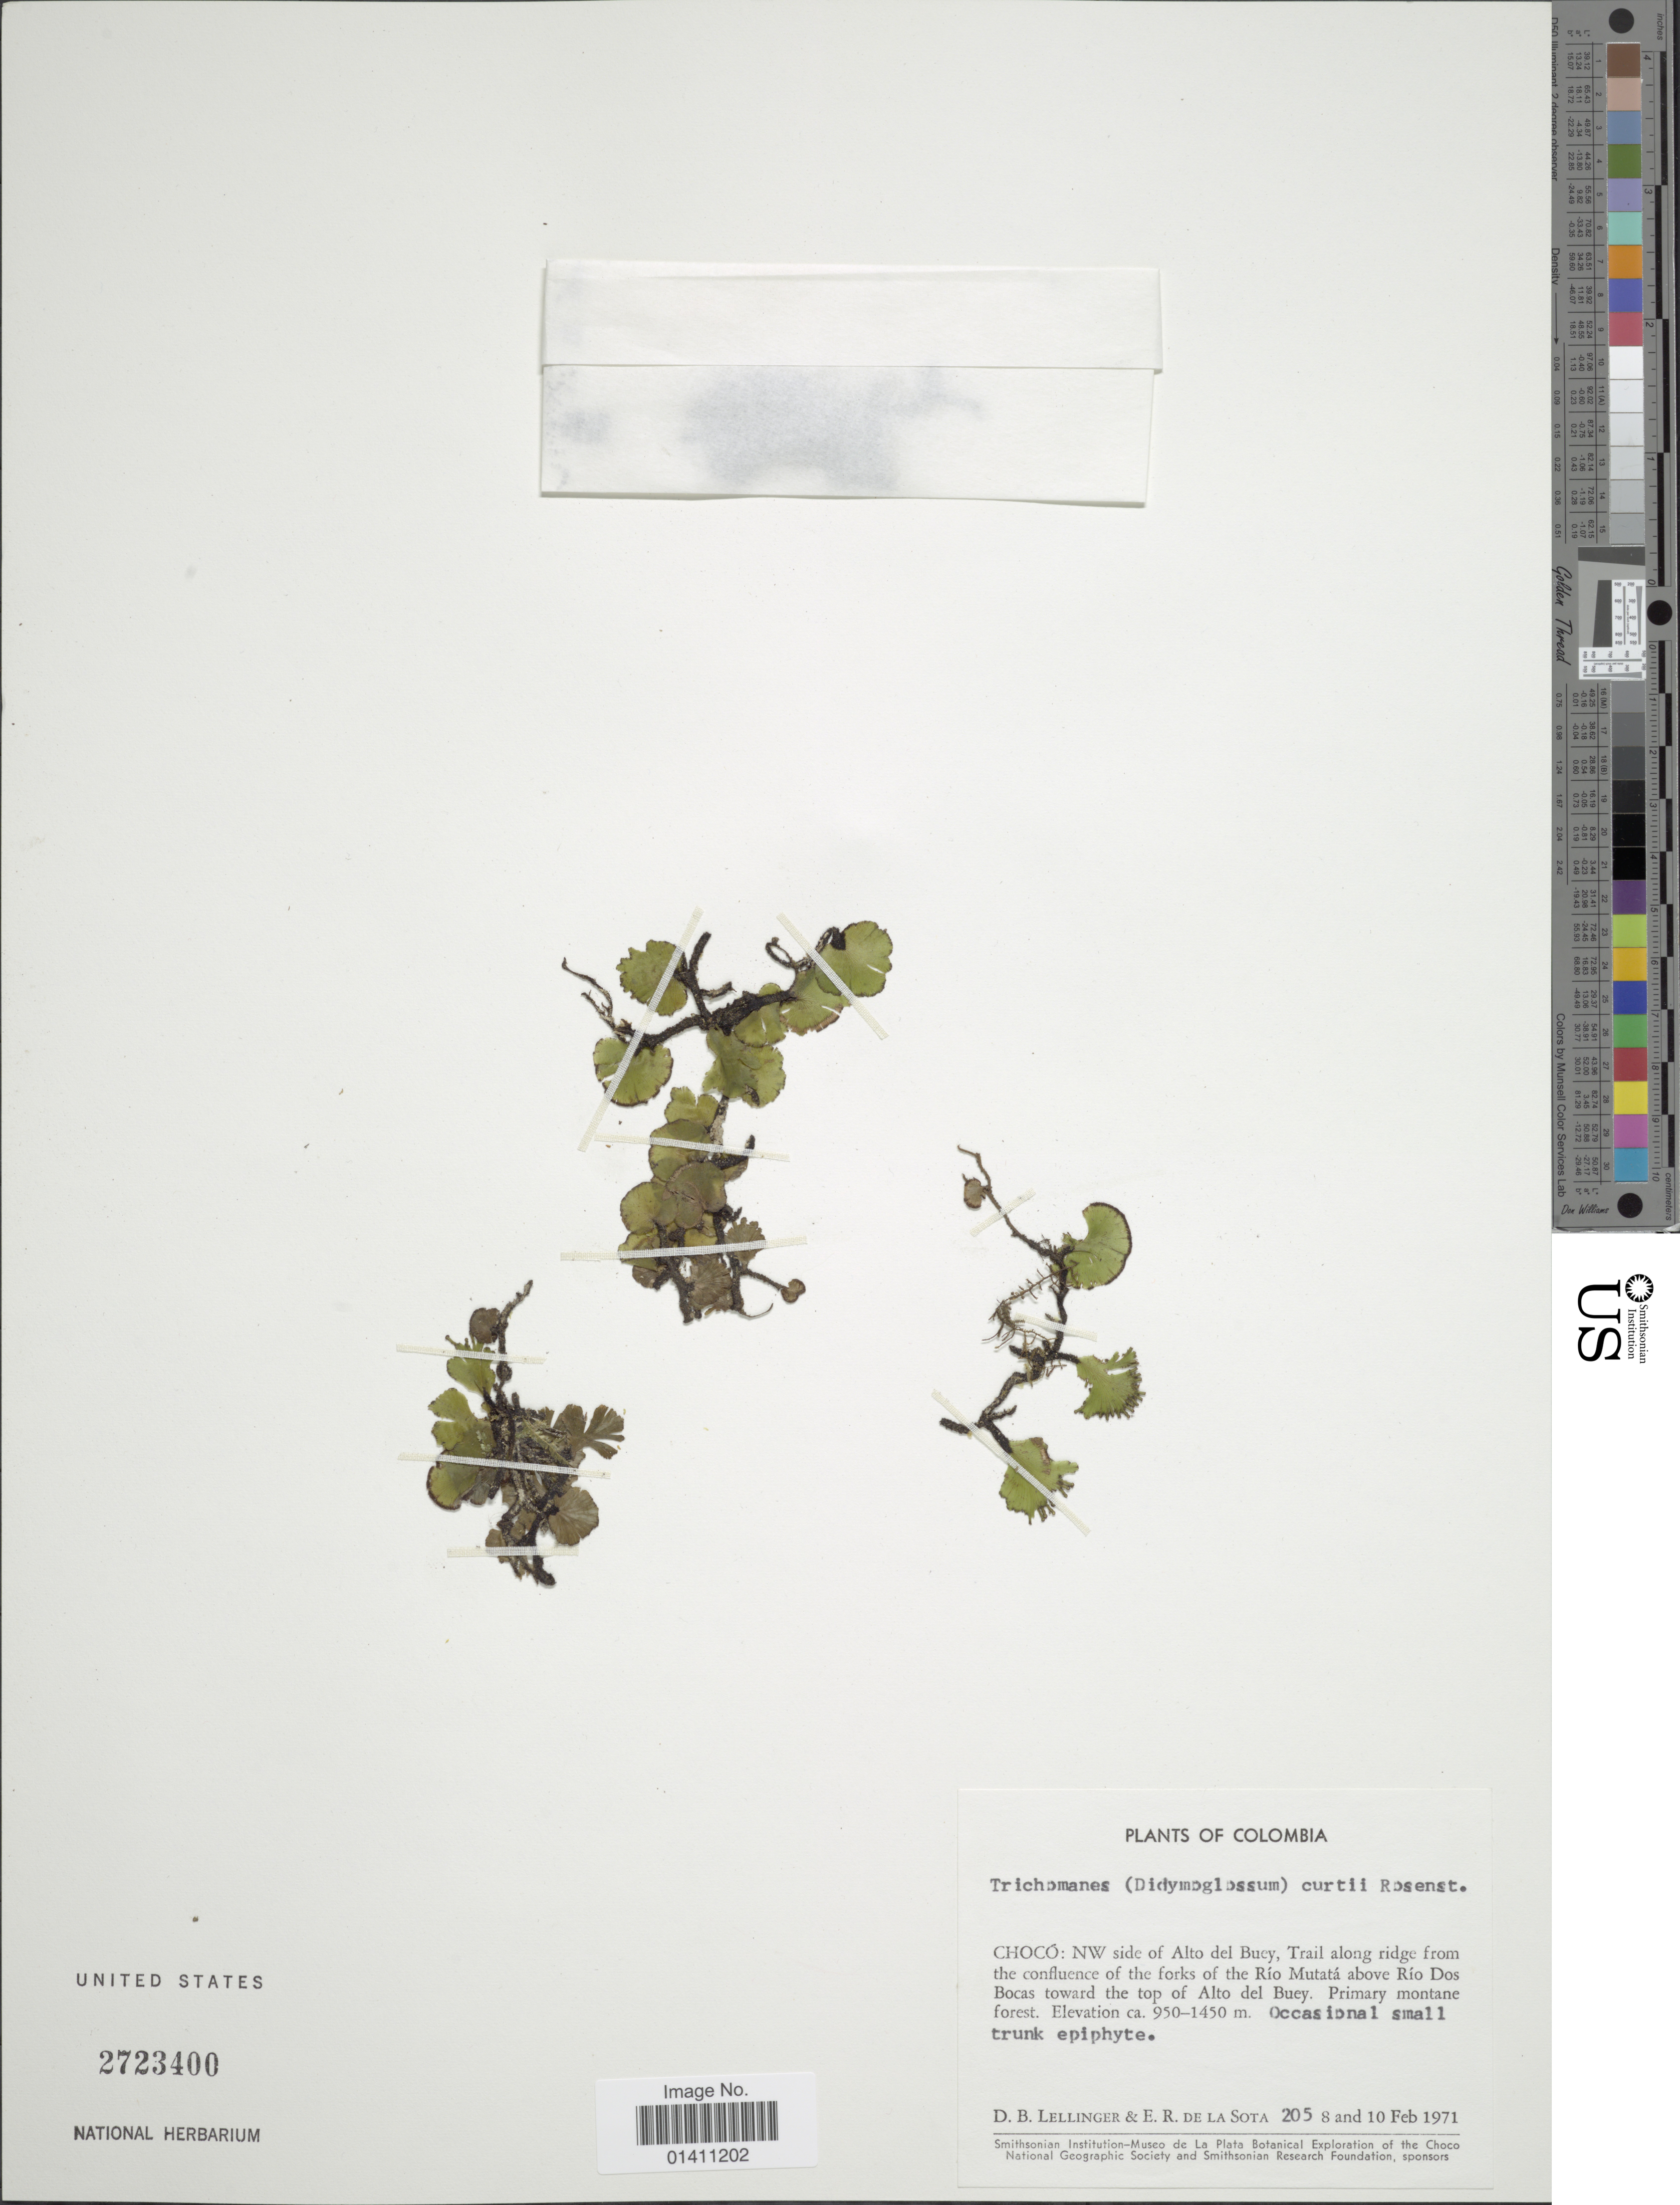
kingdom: Plantae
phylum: Tracheophyta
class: Polypodiopsida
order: Hymenophyllales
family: Hymenophyllaceae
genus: Didymoglossum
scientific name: Didymoglossum curtii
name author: (Rosenst.) Pic. Serm.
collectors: D. B. Lellinger & E. R. de la Sota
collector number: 205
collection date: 1971-02-08/1971-02-10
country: Colombia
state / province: Chocó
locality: NW side of Alto del Buey, Trail along ridge from the confluence of the forks of the Rio Mutata above Rio Dos Bocas toward the top of Alto del Buey.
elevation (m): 950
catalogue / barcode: US 2723400